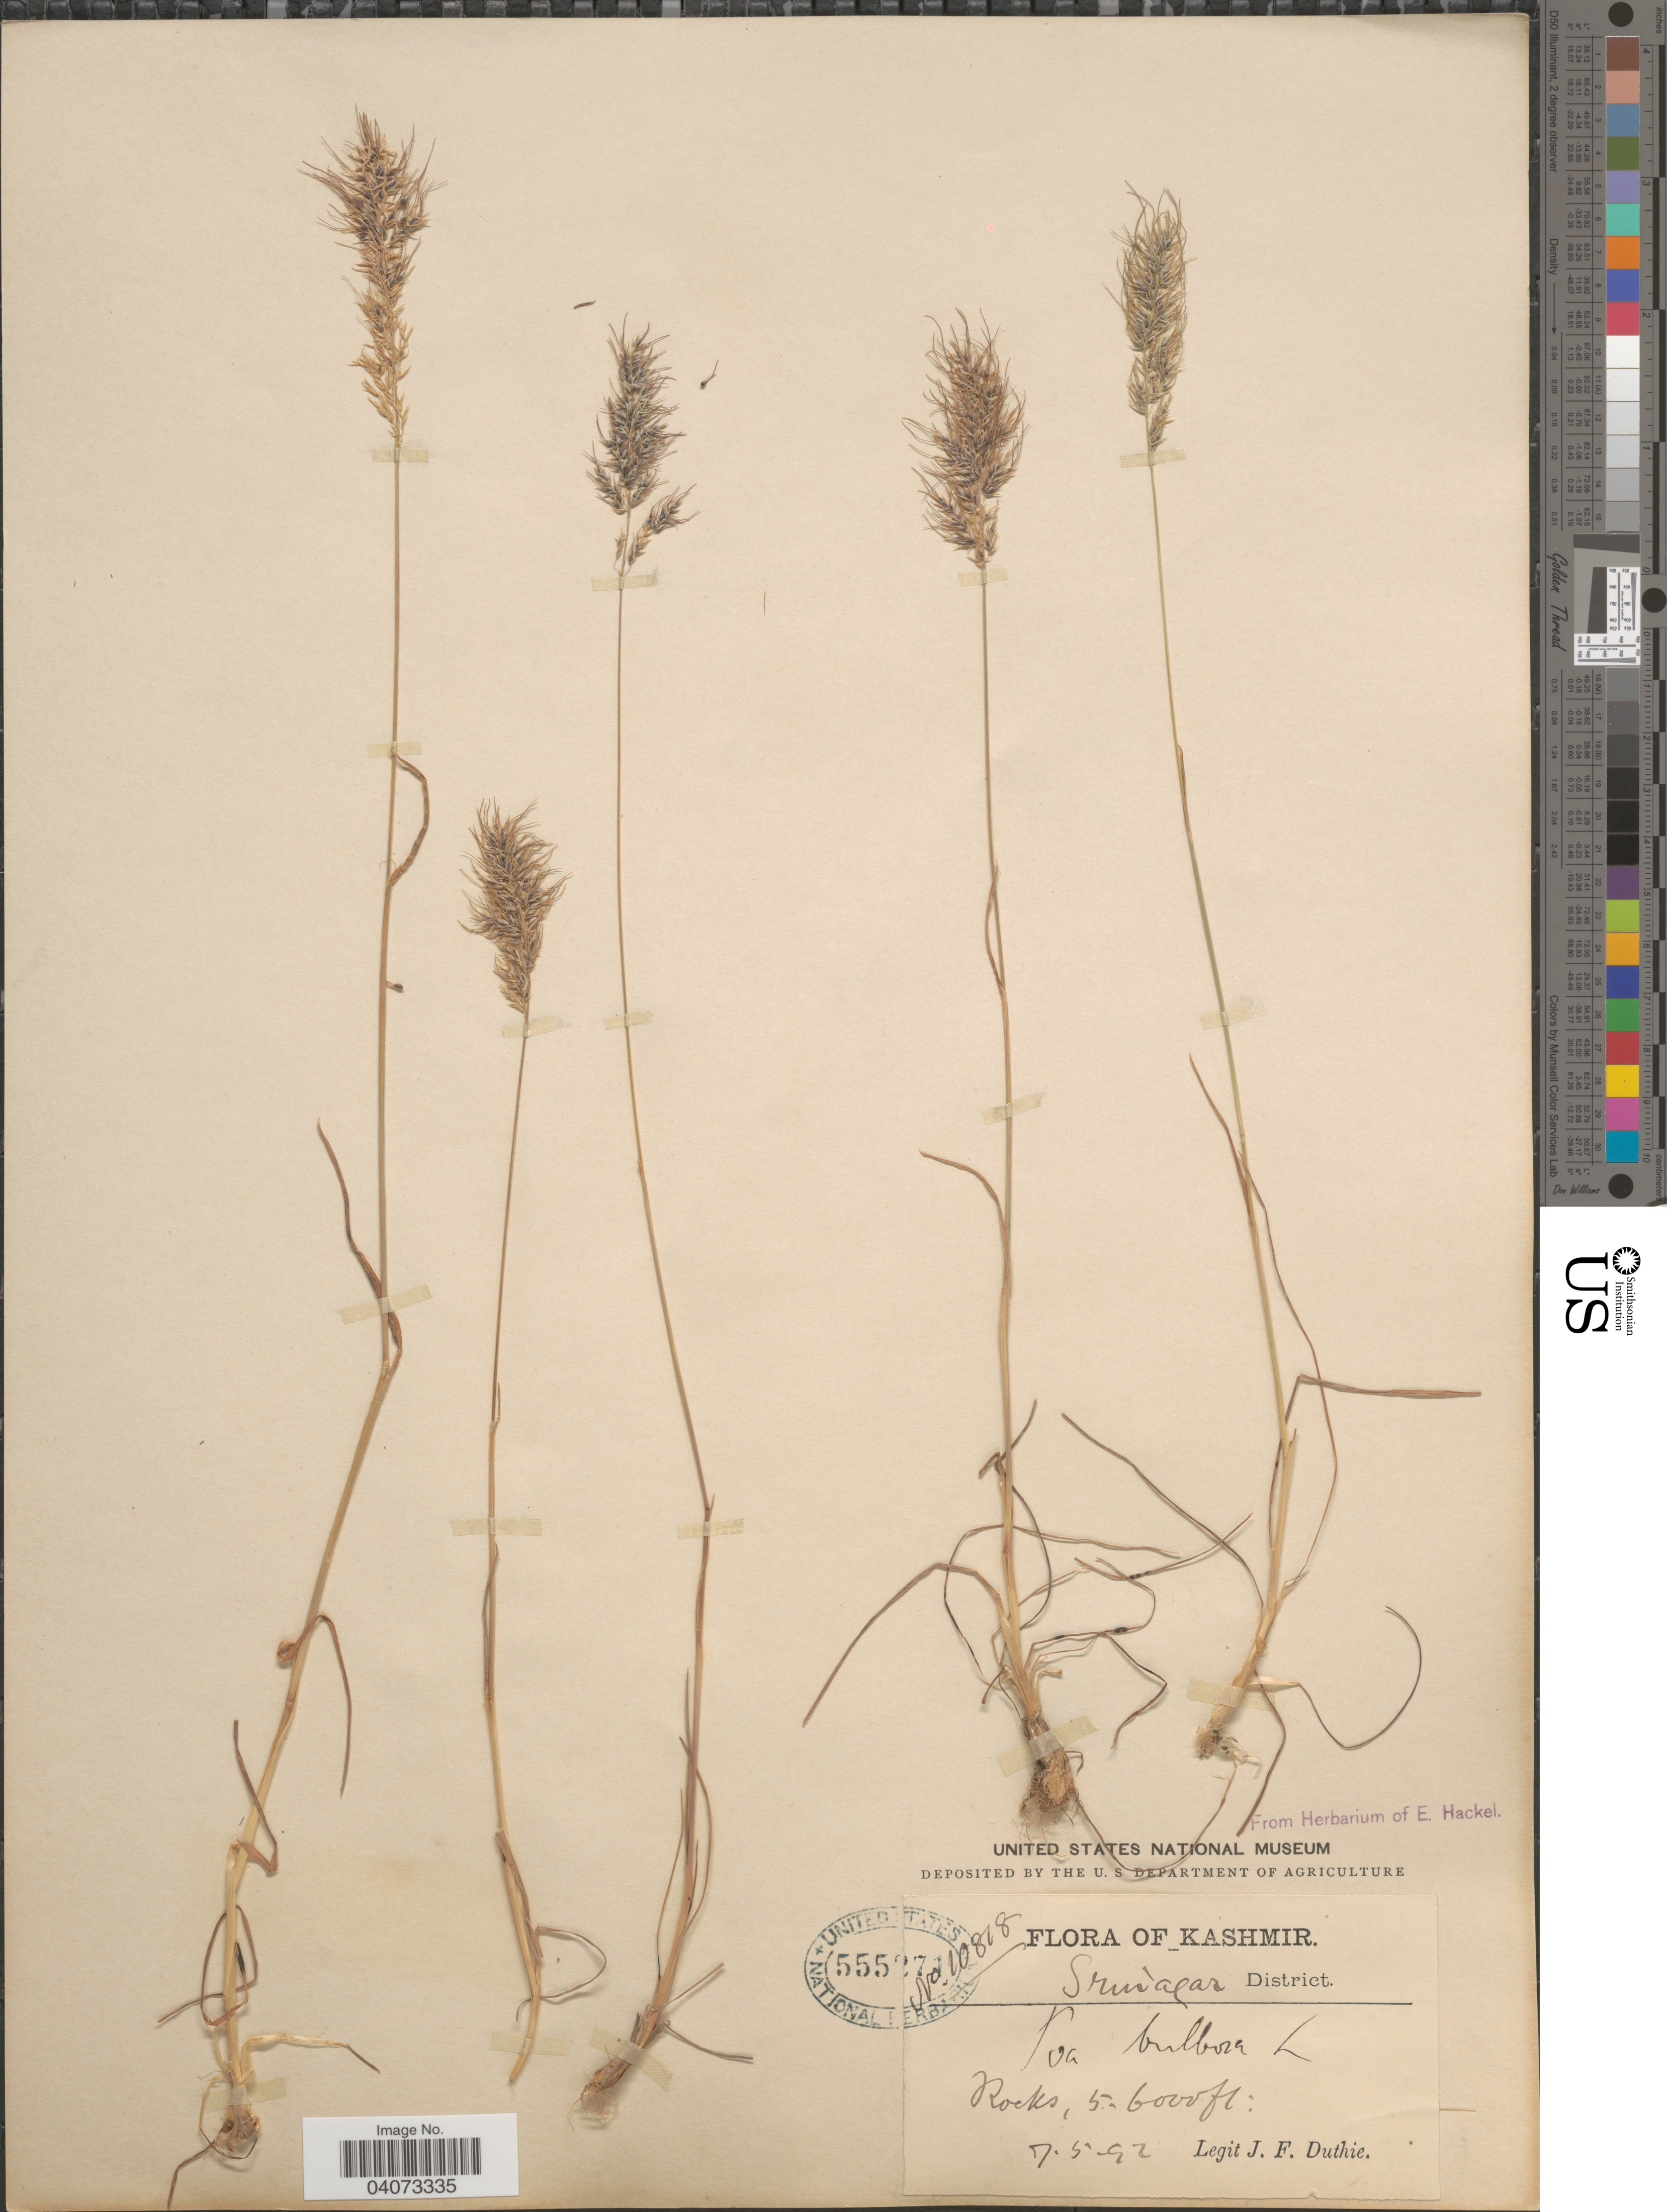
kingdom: Plantae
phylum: Tracheophyta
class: Liliopsida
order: Poales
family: Poaceae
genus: Poa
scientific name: Poa bulbosa subsp. bulbosa var. vivipara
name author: Koeler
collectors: J. F. Duthie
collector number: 10818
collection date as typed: Transcribed d/m/y: 7/5/92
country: India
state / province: Jammu and Kashmir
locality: Kashmir. Srinagar District.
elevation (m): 1524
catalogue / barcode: US 555271